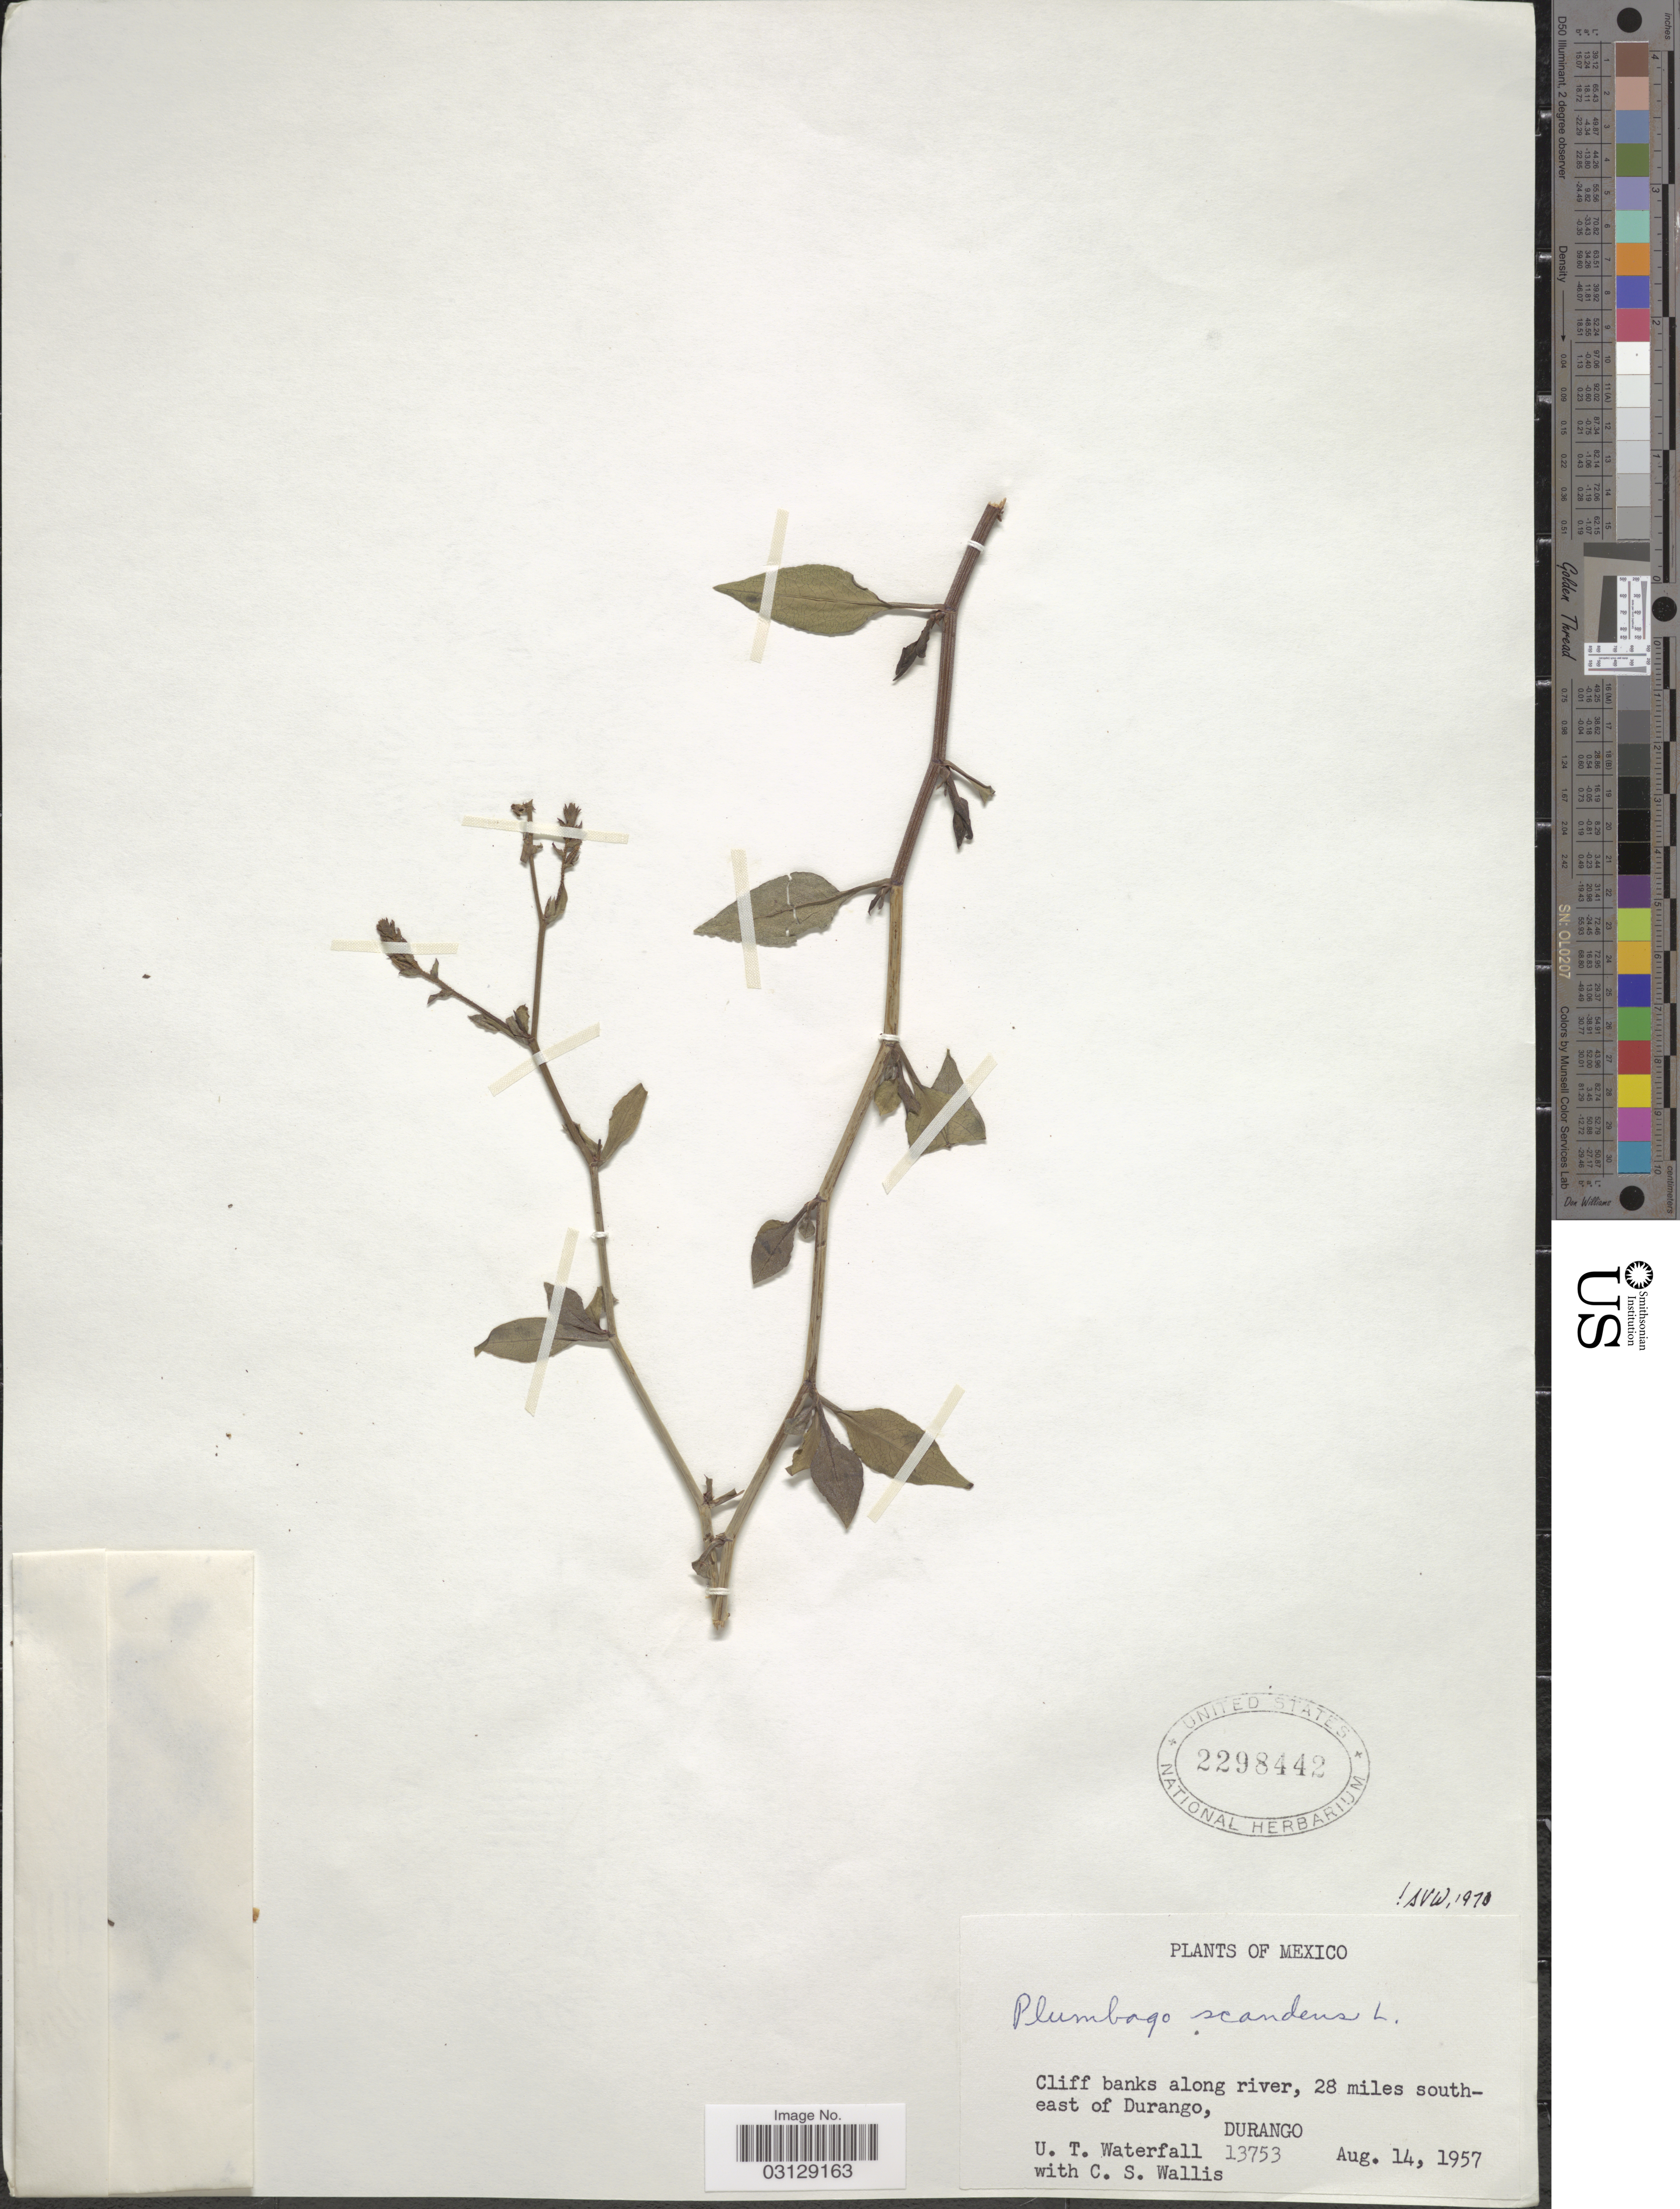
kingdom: Plantae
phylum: Tracheophyta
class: Magnoliopsida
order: Caryophyllales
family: Plumbaginaceae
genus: Plumbago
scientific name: Plumbago scandens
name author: L.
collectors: U. T. Waterfall & C. S. Wallis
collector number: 13753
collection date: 1957-08-14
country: Mexico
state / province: Durango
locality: Cliff banks along river, 28 miles southeast of Durango.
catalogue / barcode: US 2298442